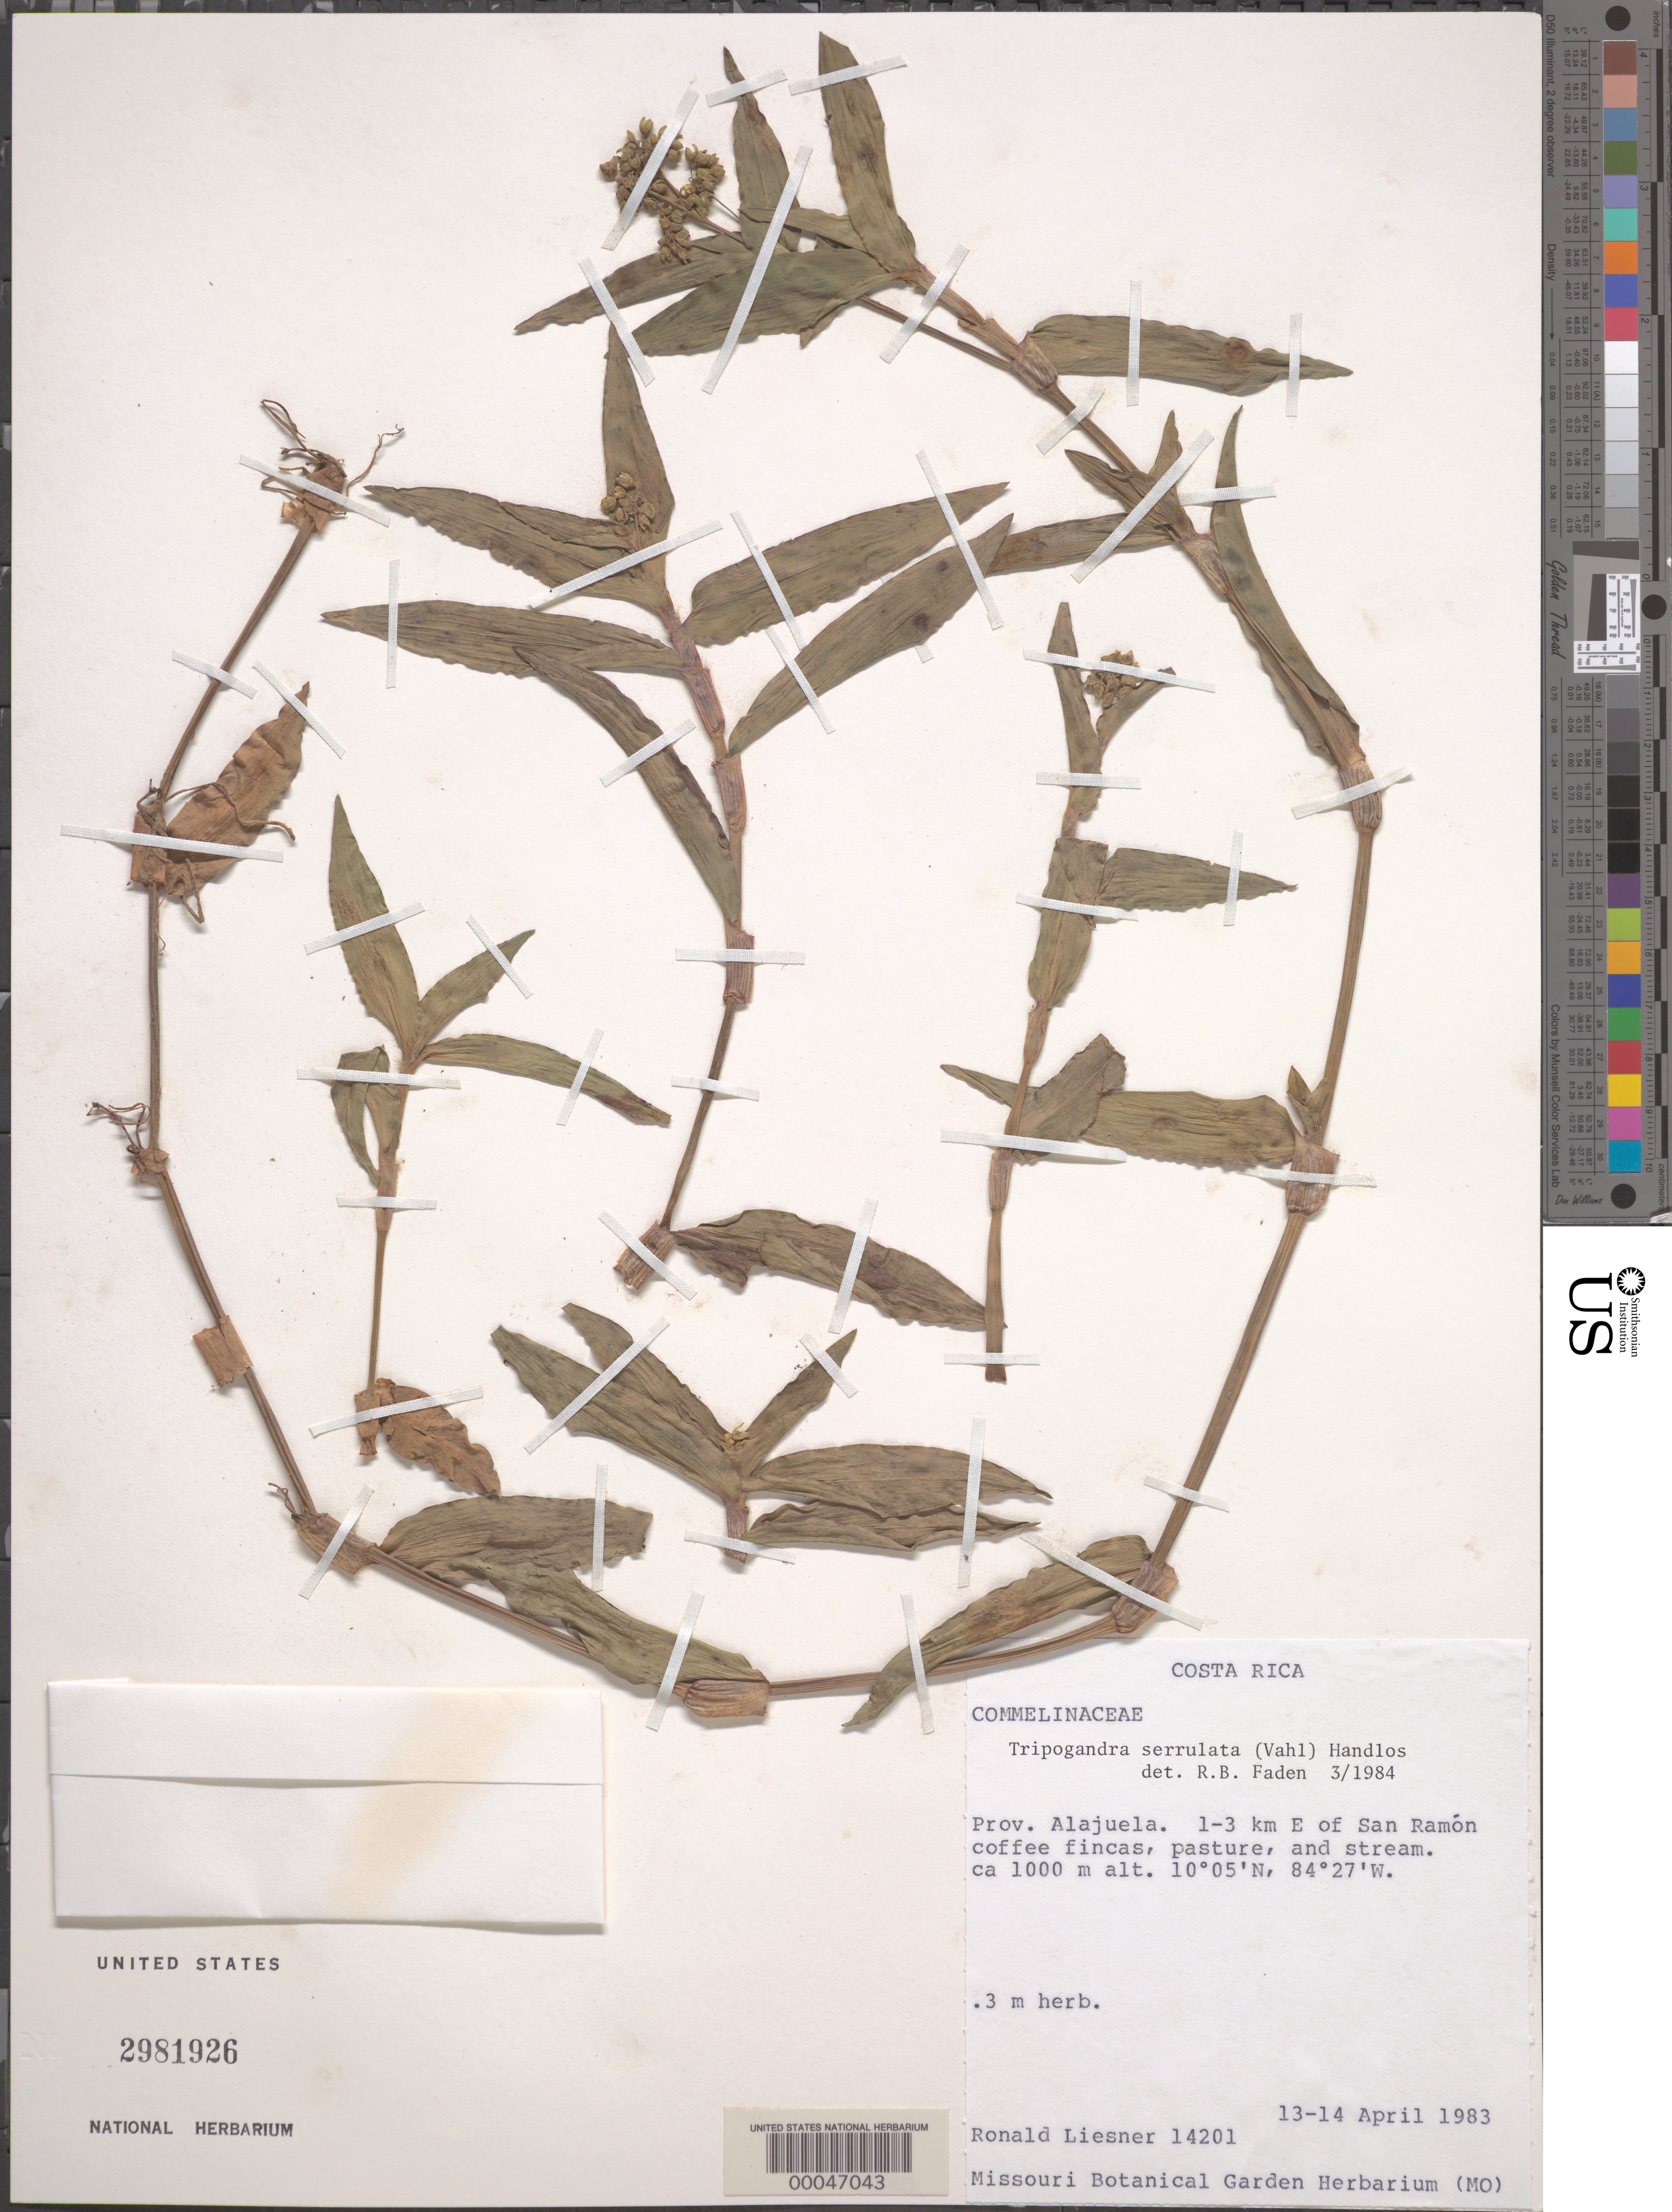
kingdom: Plantae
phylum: Tracheophyta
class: Liliopsida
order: Commelinales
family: Commelinaceae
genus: Tripogandra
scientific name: Tripogandra serrulata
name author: (Vahl) Handlos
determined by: Faden, Robert B., (US), Smithsonian Institution - National Museum of Natural History (UNITED STATES)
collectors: R. L. Liesner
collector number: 14201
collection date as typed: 13 Apr 1983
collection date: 1983-04-13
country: Costa Rica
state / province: Alajuela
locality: E of San Ramon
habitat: Coffee plantations, pastures and streams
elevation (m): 1000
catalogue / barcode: US 2981926